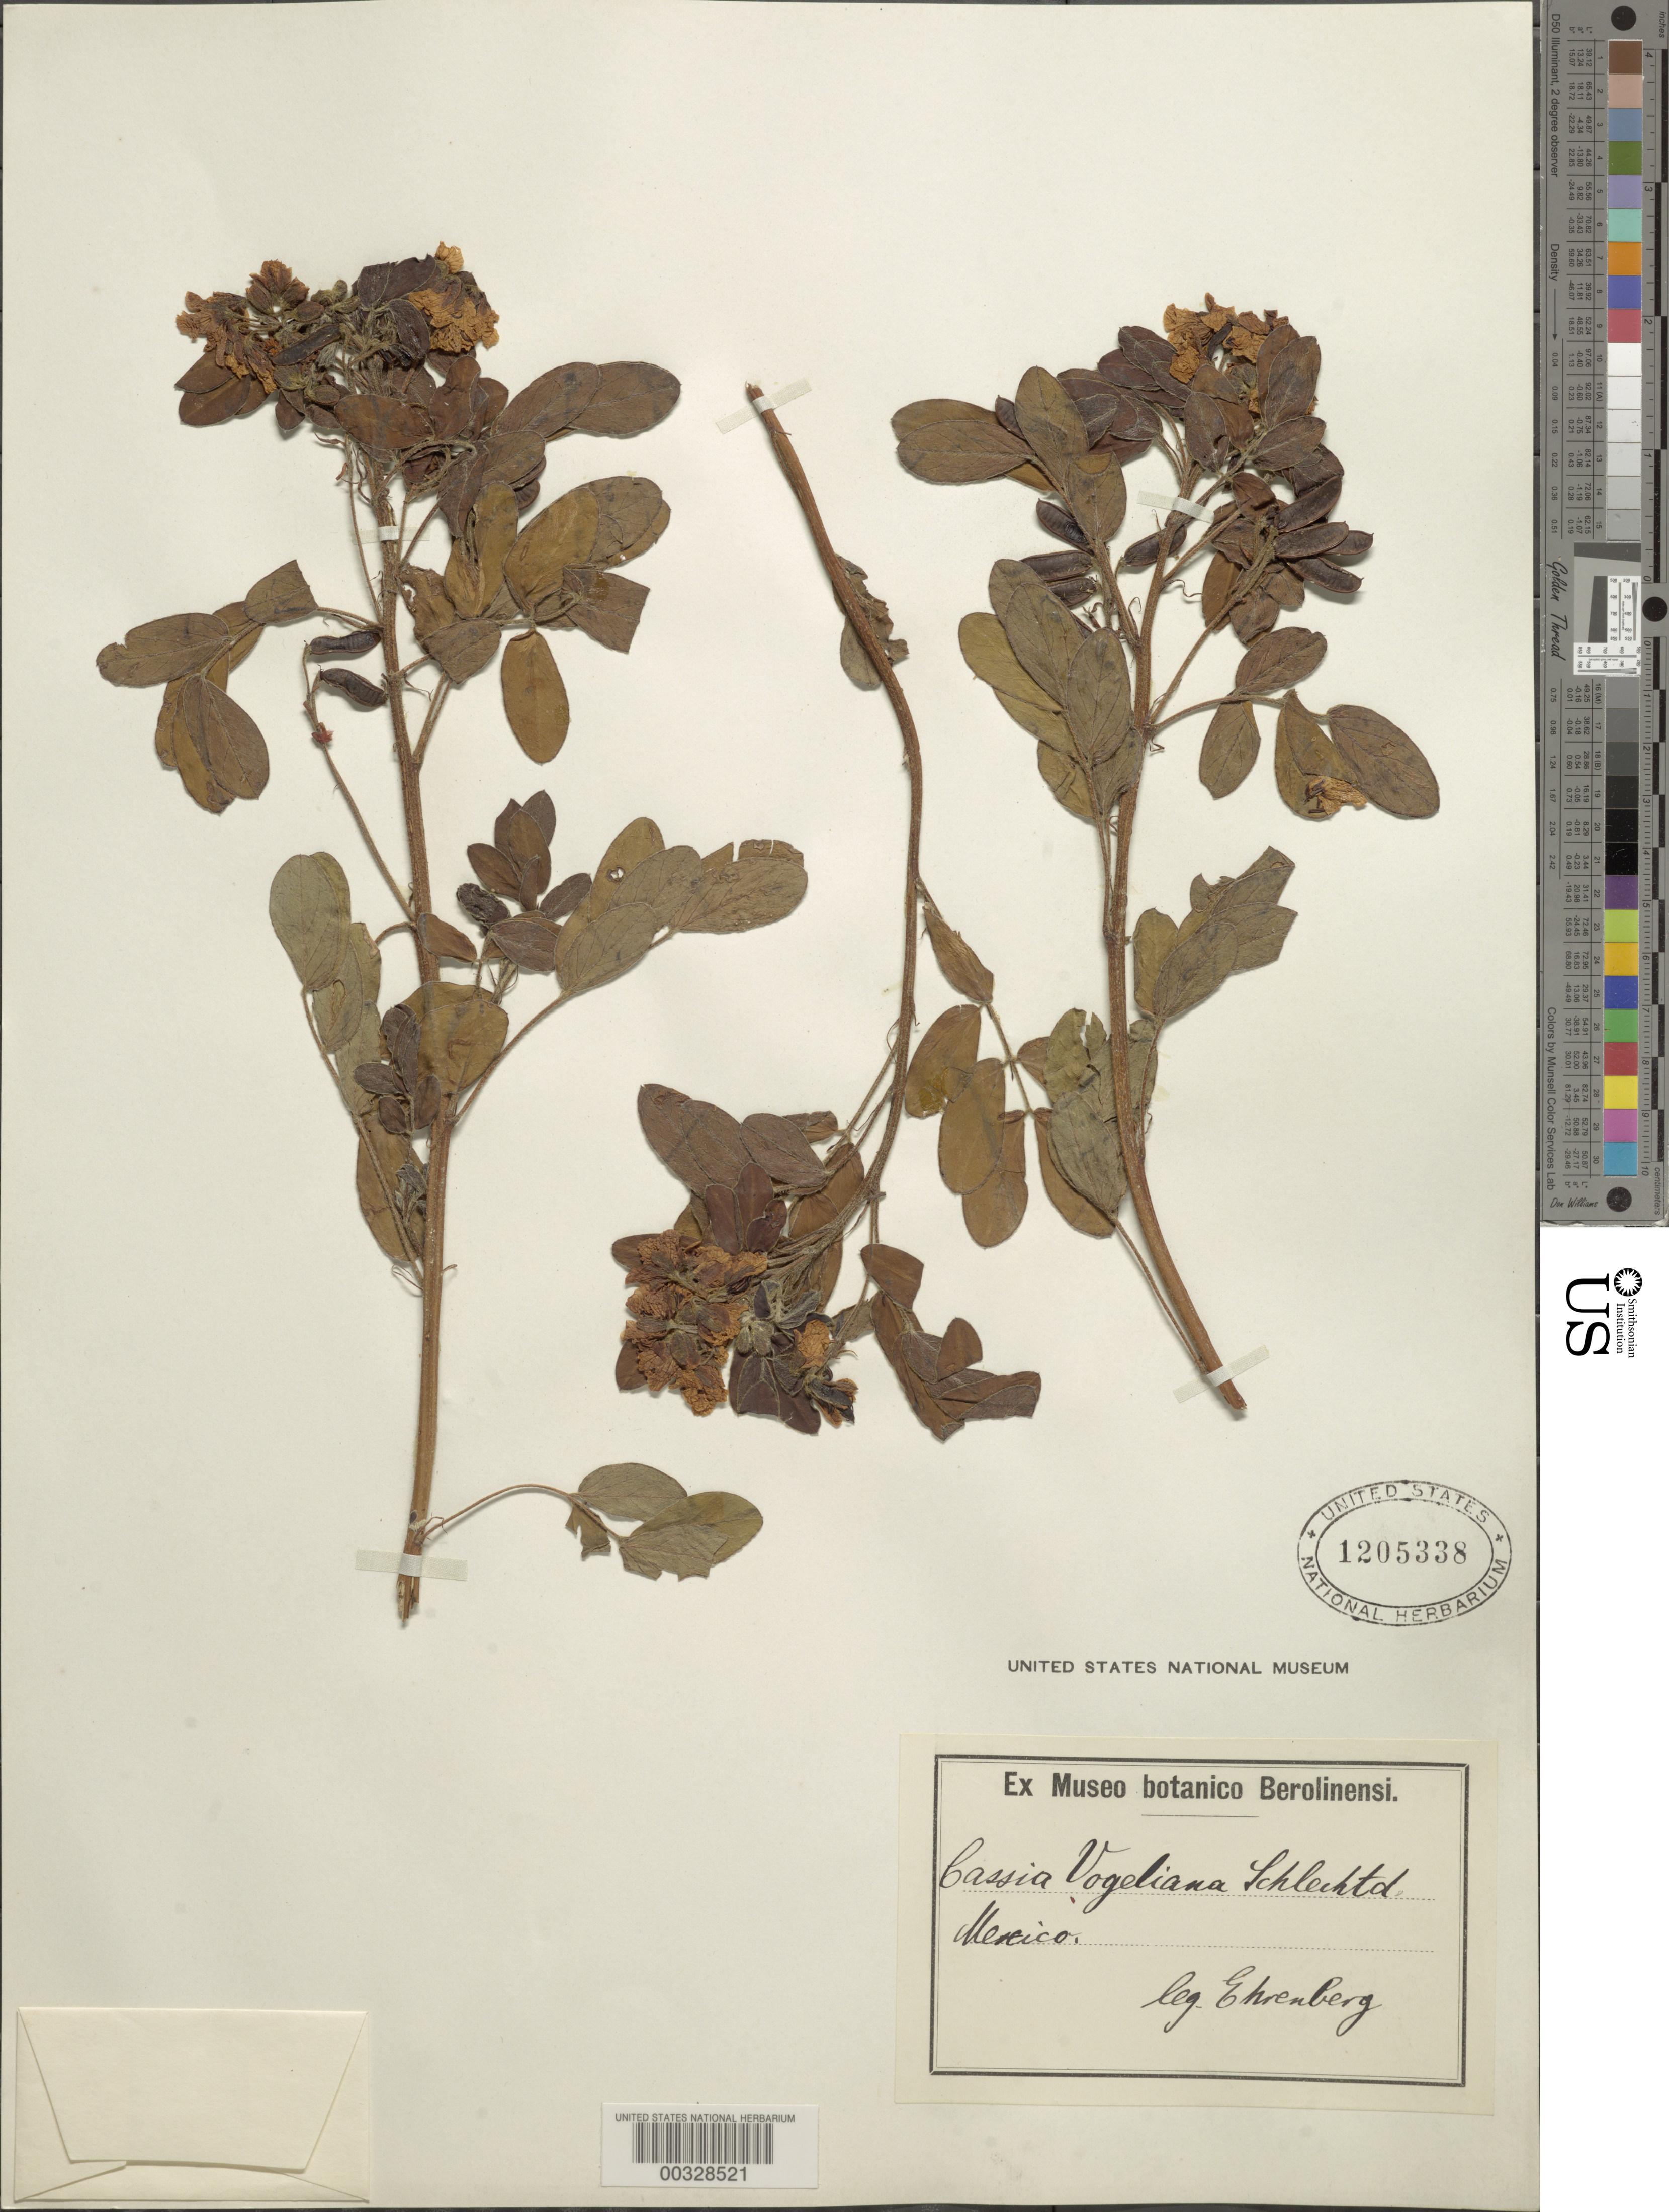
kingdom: Plantae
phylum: Tracheophyta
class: Magnoliopsida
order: Fabales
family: Fabaceae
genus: Senna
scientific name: Senna crotalarioides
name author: (Kunth) H.S. Irwin & Barneby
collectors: C. Ehrenberg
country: Mexico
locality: E of Monserrat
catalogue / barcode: US 1205338